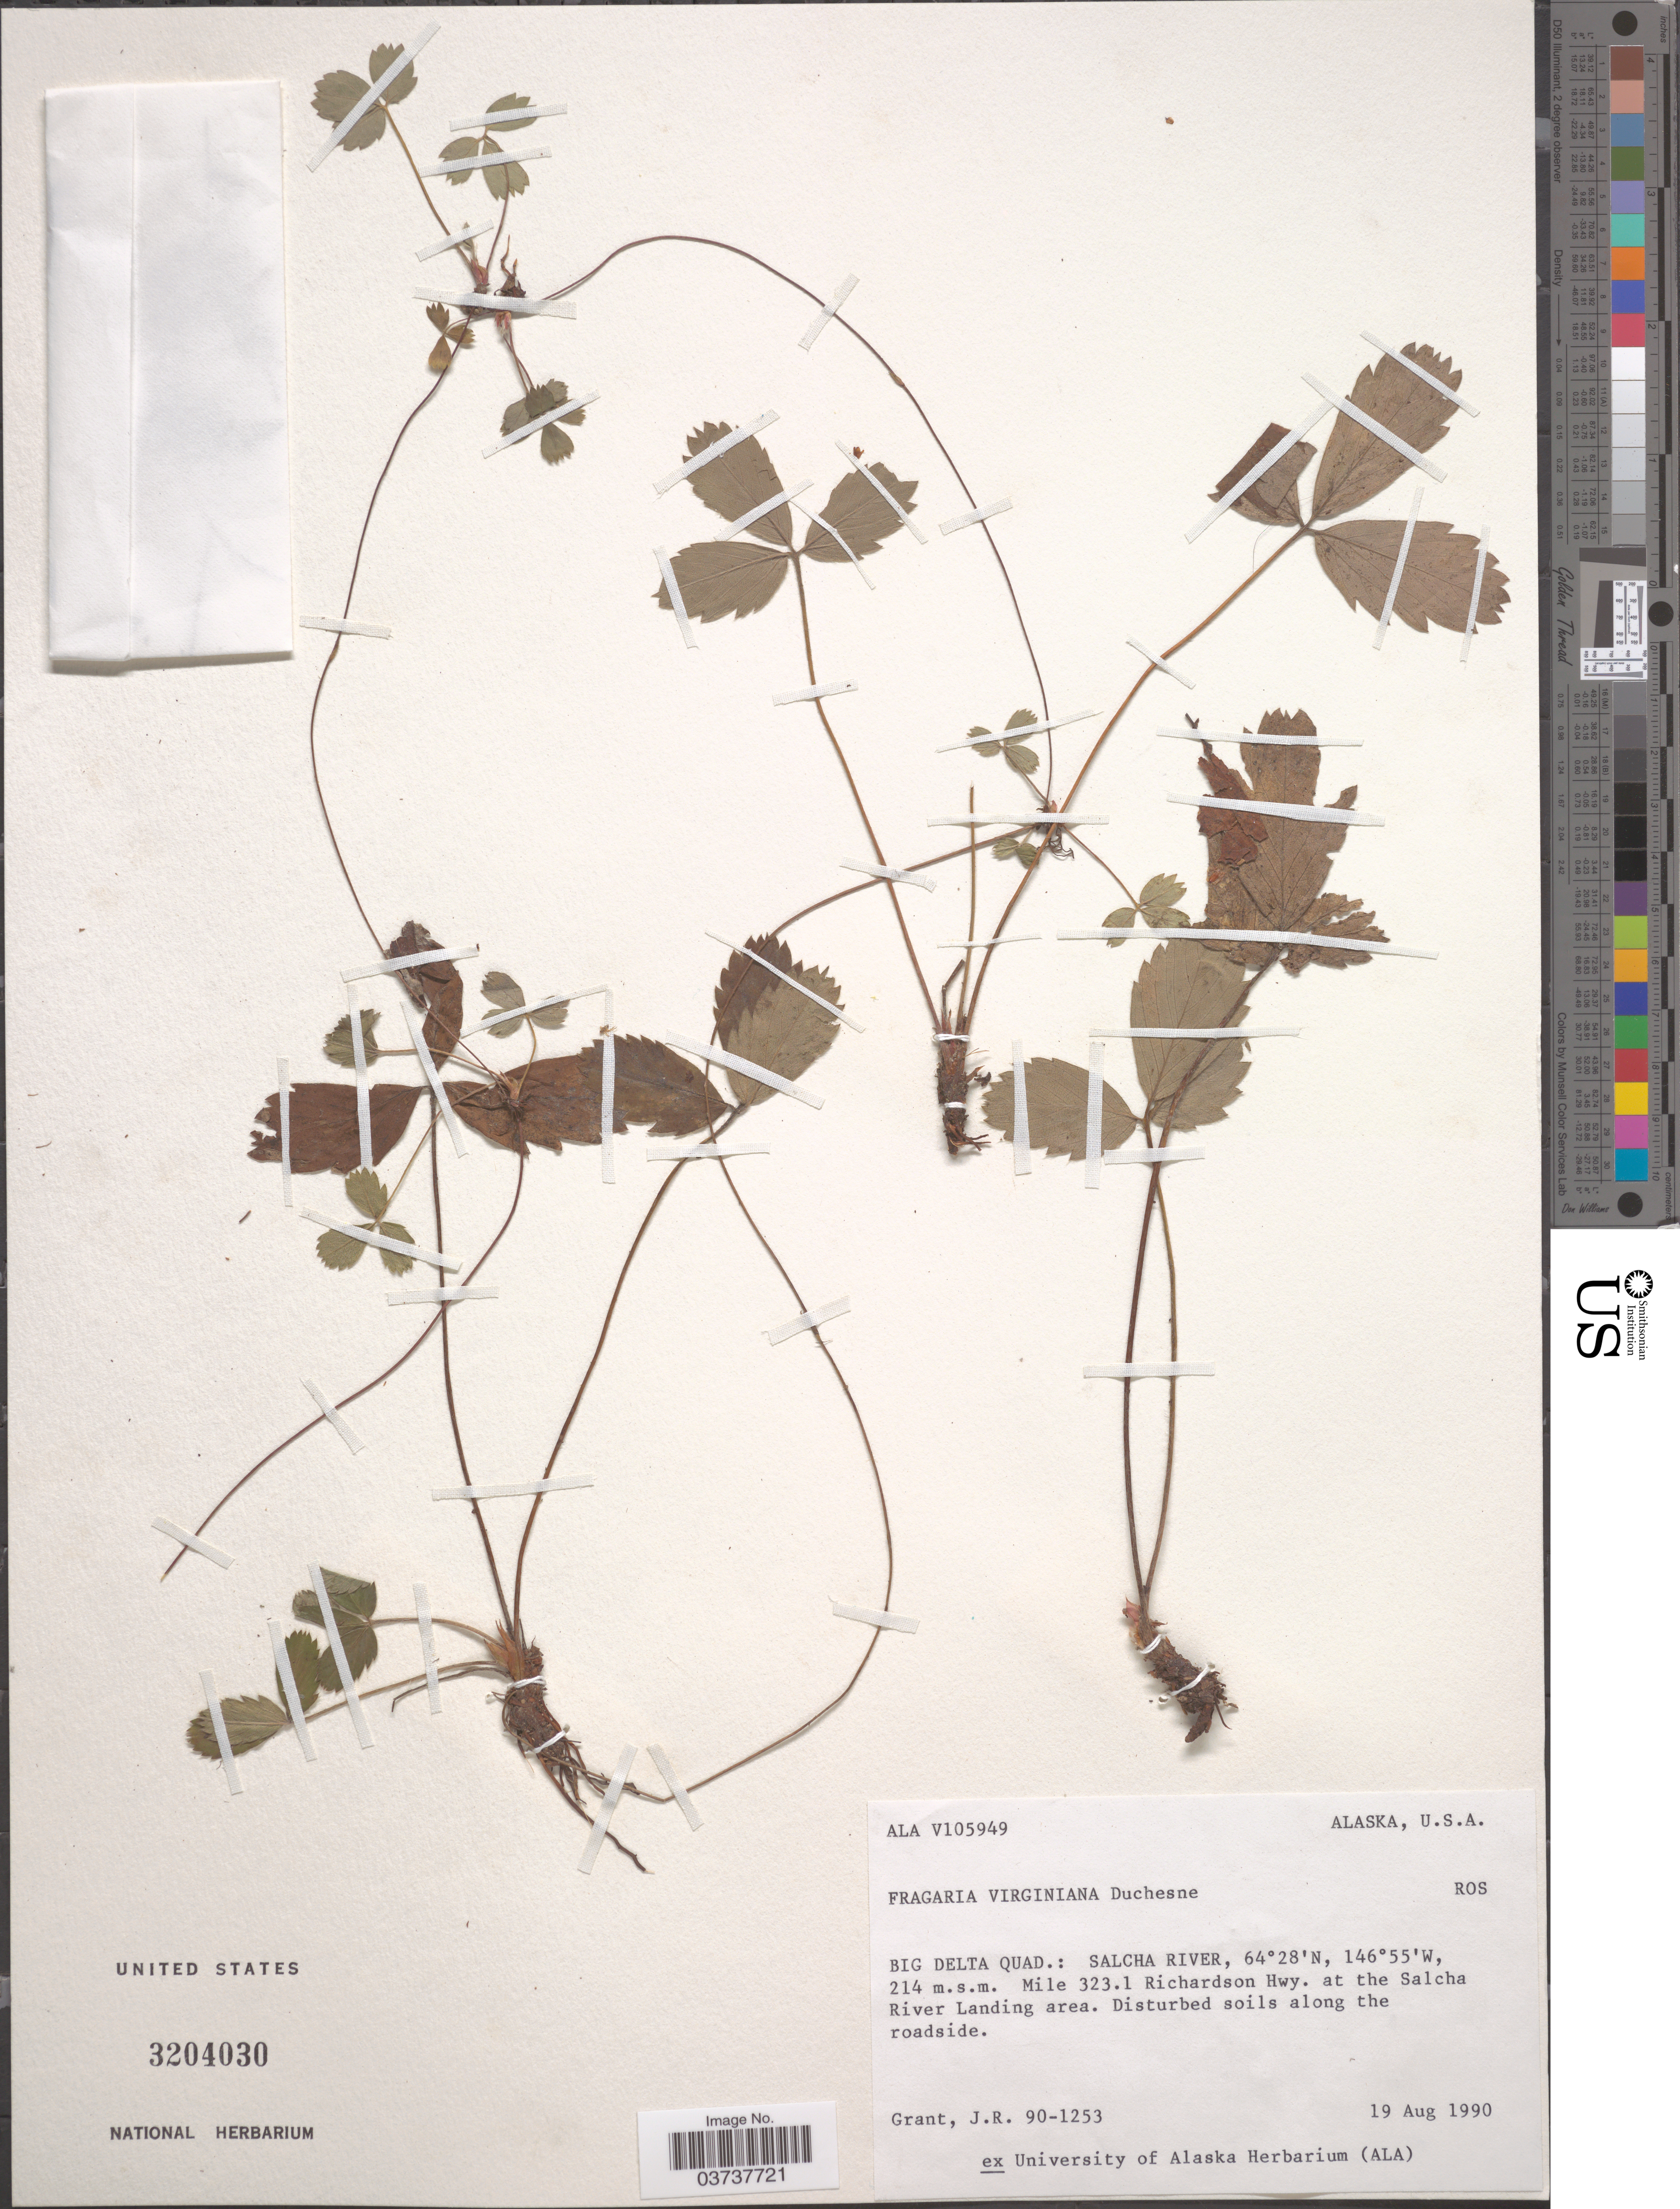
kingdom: Plantae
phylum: Tracheophyta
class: Magnoliopsida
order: Rosales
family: Rosaceae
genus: Fragaria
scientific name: Fragaria virginiana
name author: Mill.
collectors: J. Grant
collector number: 90-1253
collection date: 1990-08-19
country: United States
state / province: Alaska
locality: Big Delta Quad.: Salcha River. Mile 323.1 Richardson Hwy. at the Salcha River Landing area.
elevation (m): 214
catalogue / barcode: US 3204030